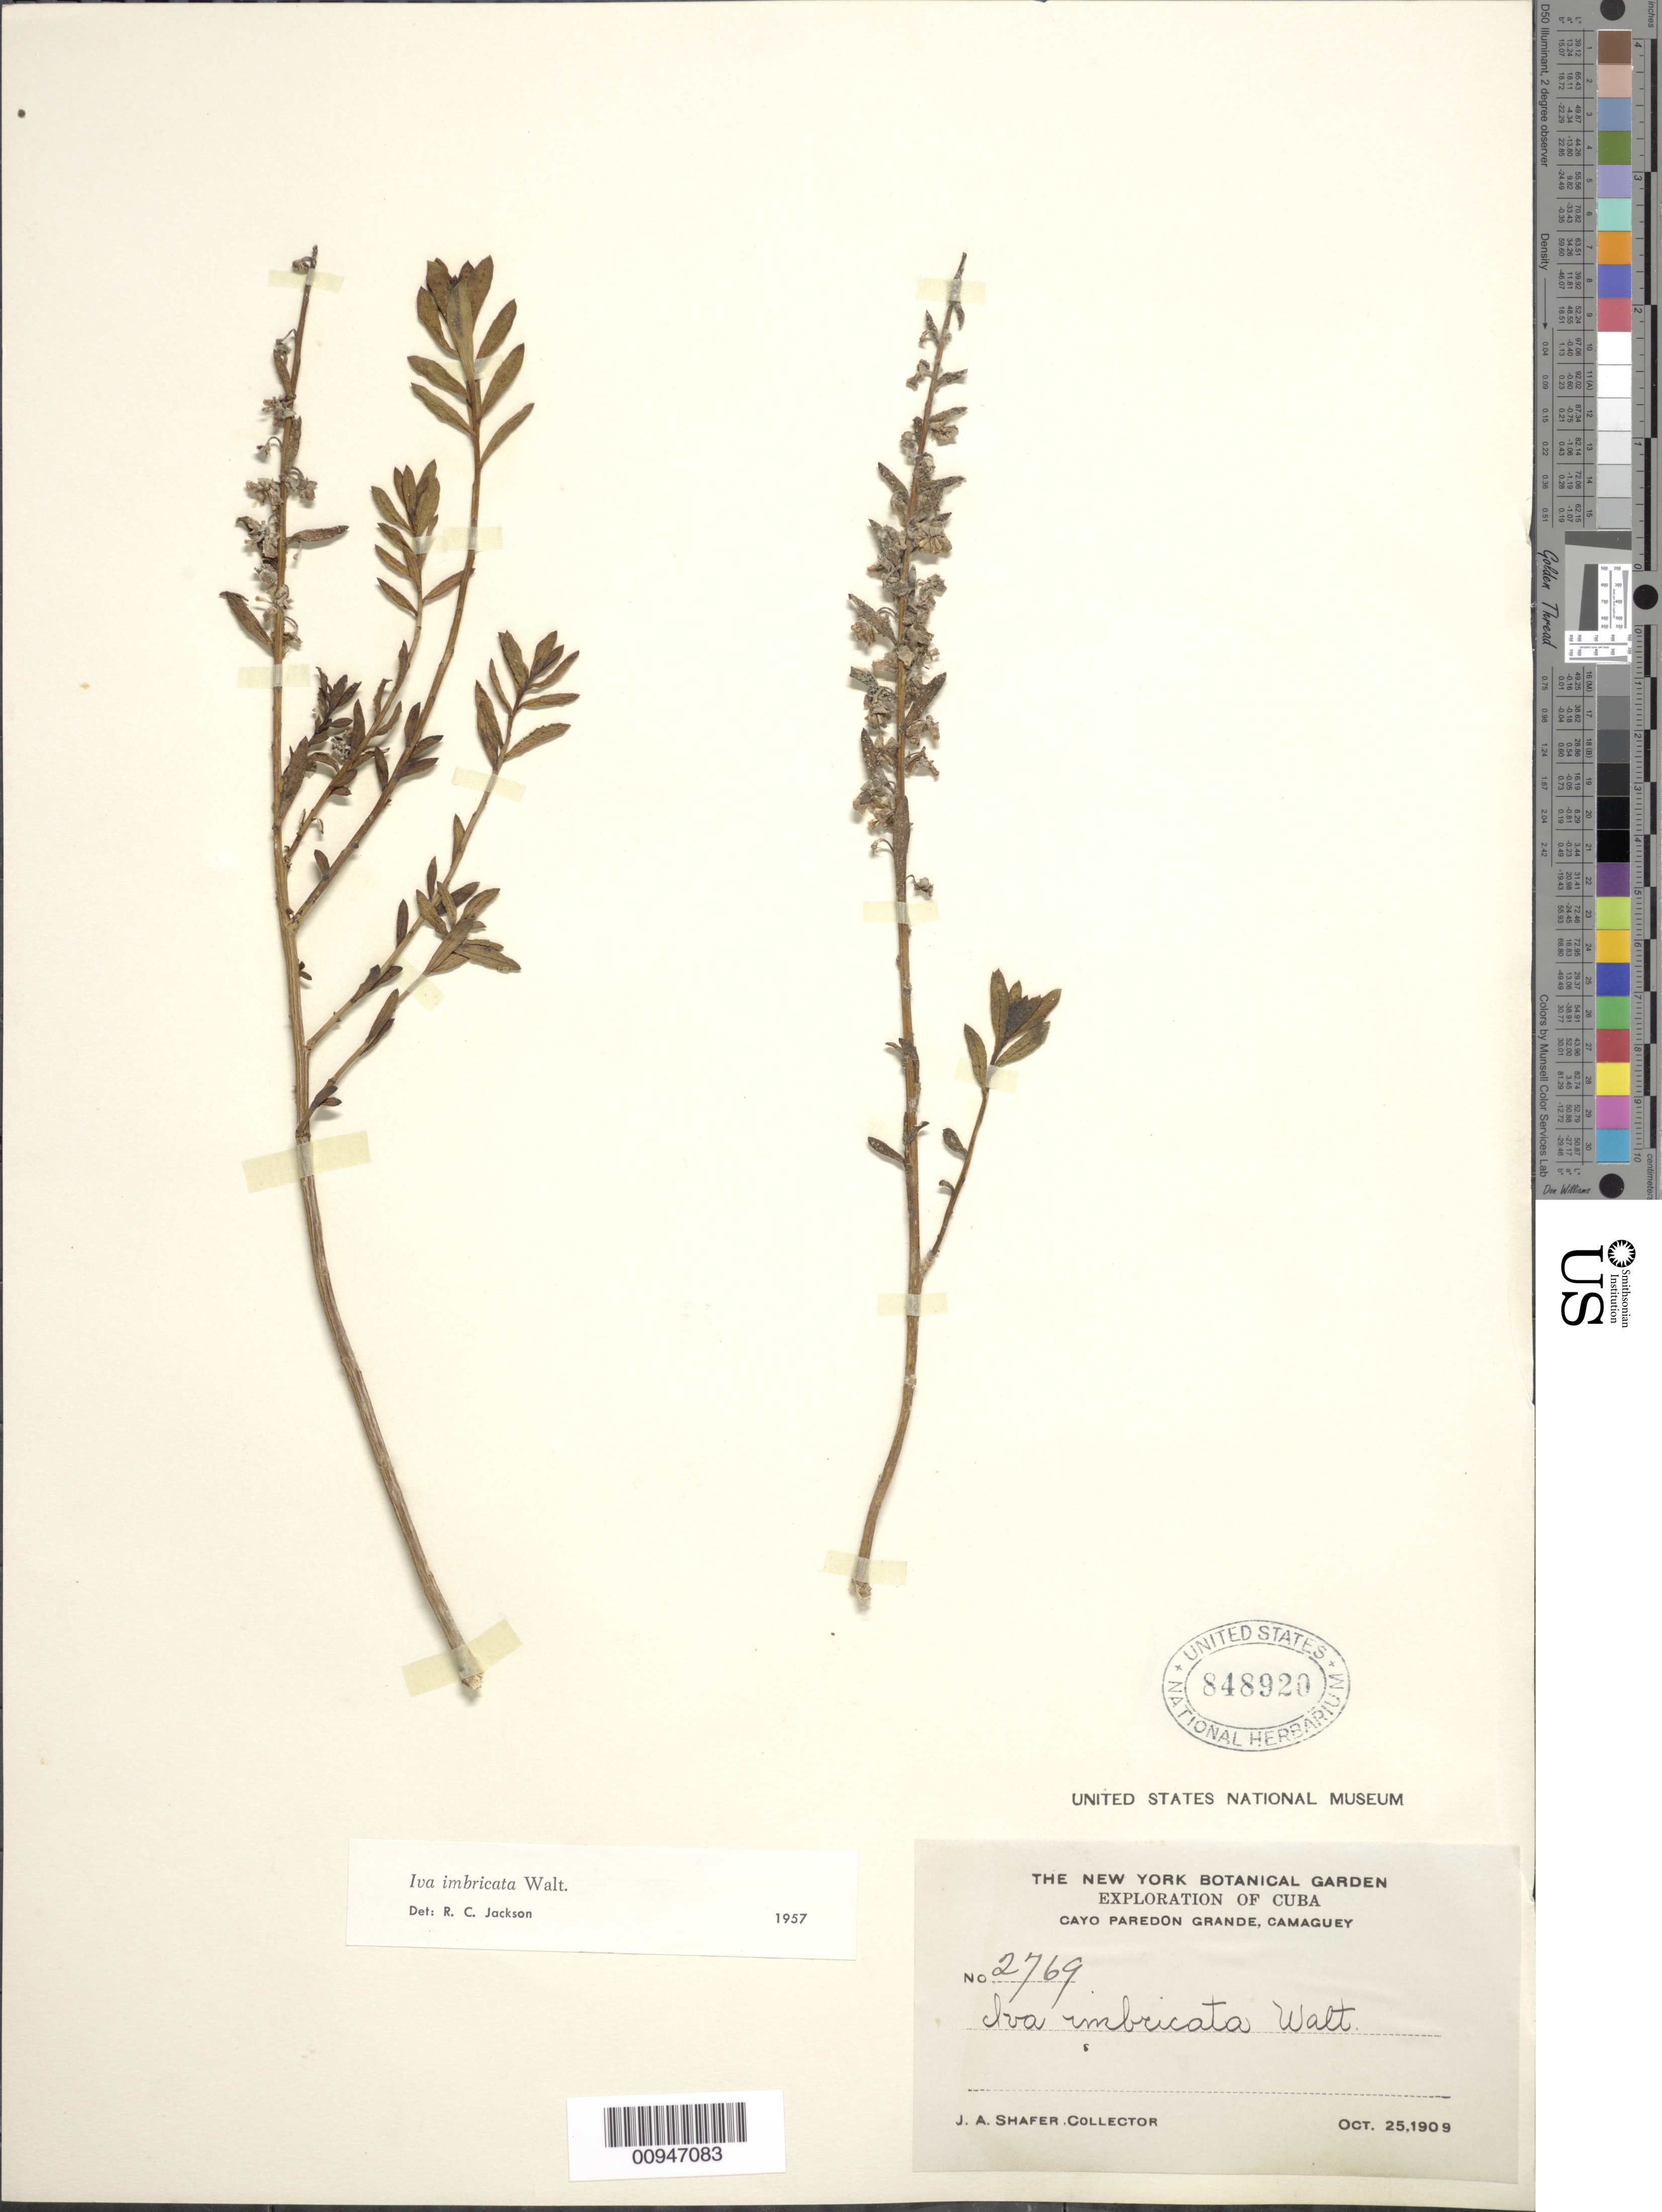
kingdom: Plantae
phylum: Tracheophyta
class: Magnoliopsida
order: Asterales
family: Asteraceae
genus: Iva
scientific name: Iva imbricata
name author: Walter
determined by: Jackson, R. C.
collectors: J. A. Shafer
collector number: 2769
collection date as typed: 25 Oct 1909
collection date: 1909-10-25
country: Cuba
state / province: Camagüey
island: Cuba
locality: Cayo Paredon Grande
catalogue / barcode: US 848920